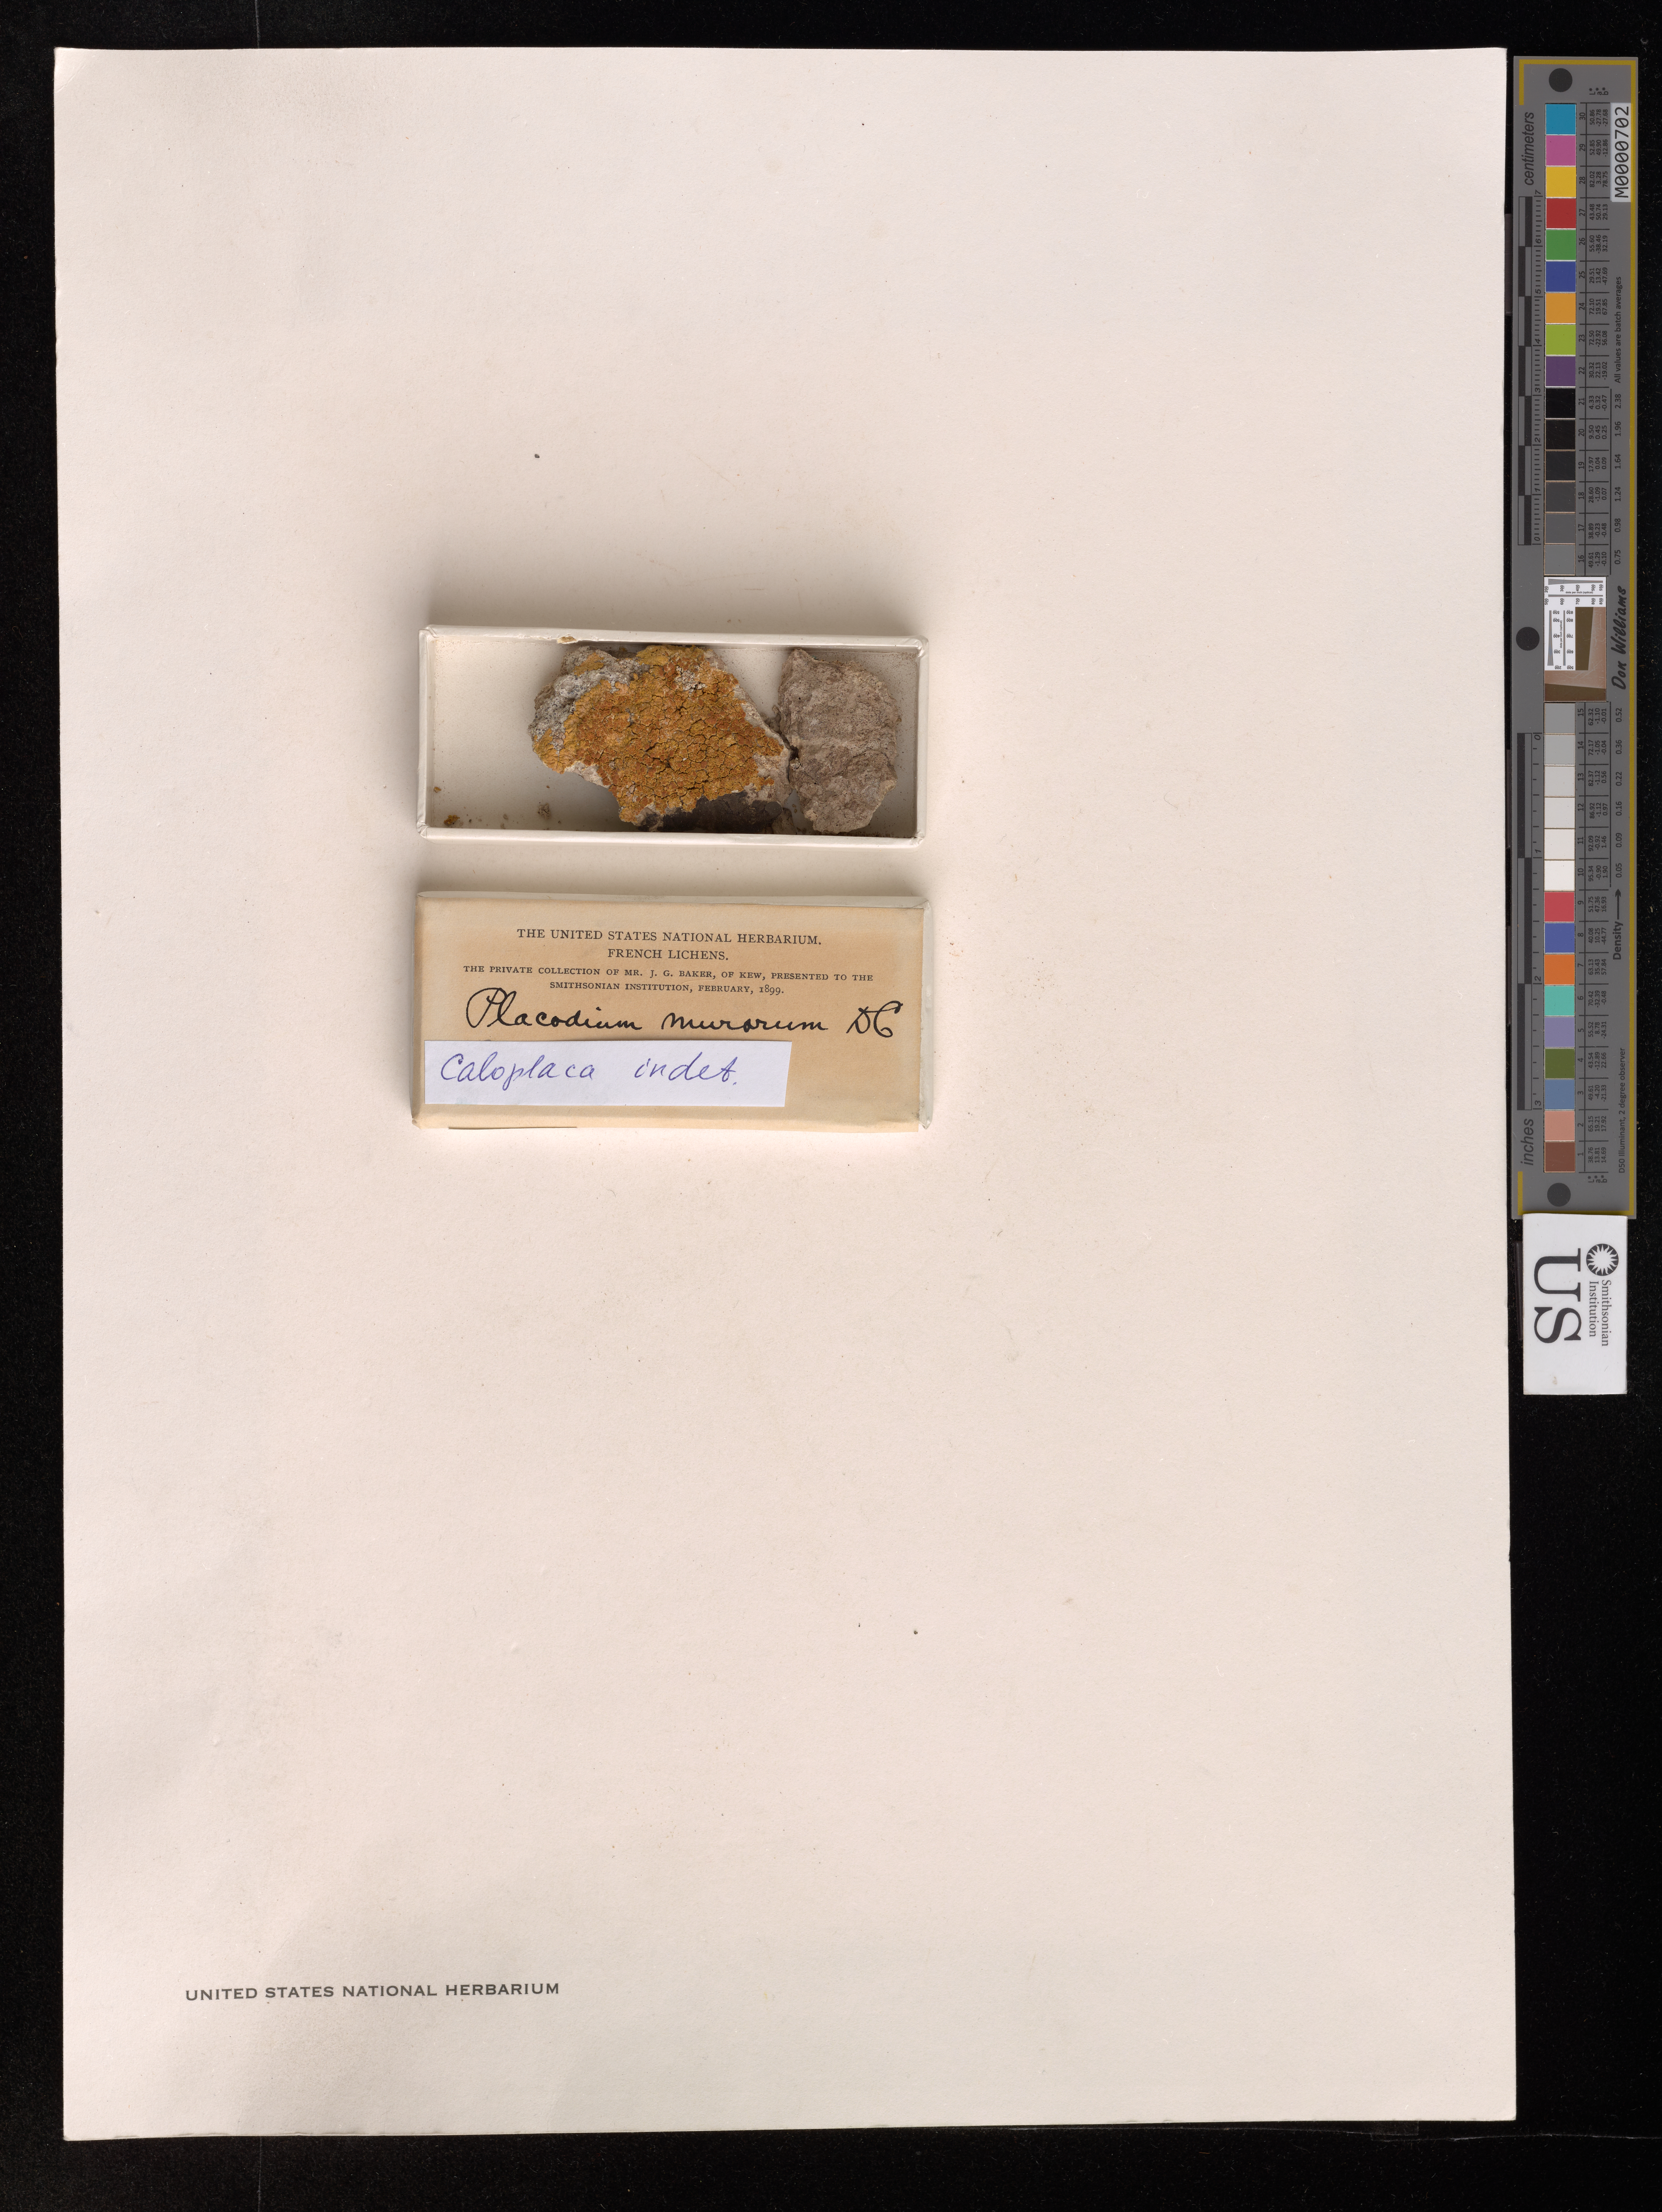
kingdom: Fungi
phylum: Ascomycota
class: Lecanoromycetes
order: Teloschistales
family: Teloschistaceae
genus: Placodium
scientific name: Placodium murorum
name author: (Hoffm.) DC.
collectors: J. G. Baker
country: France